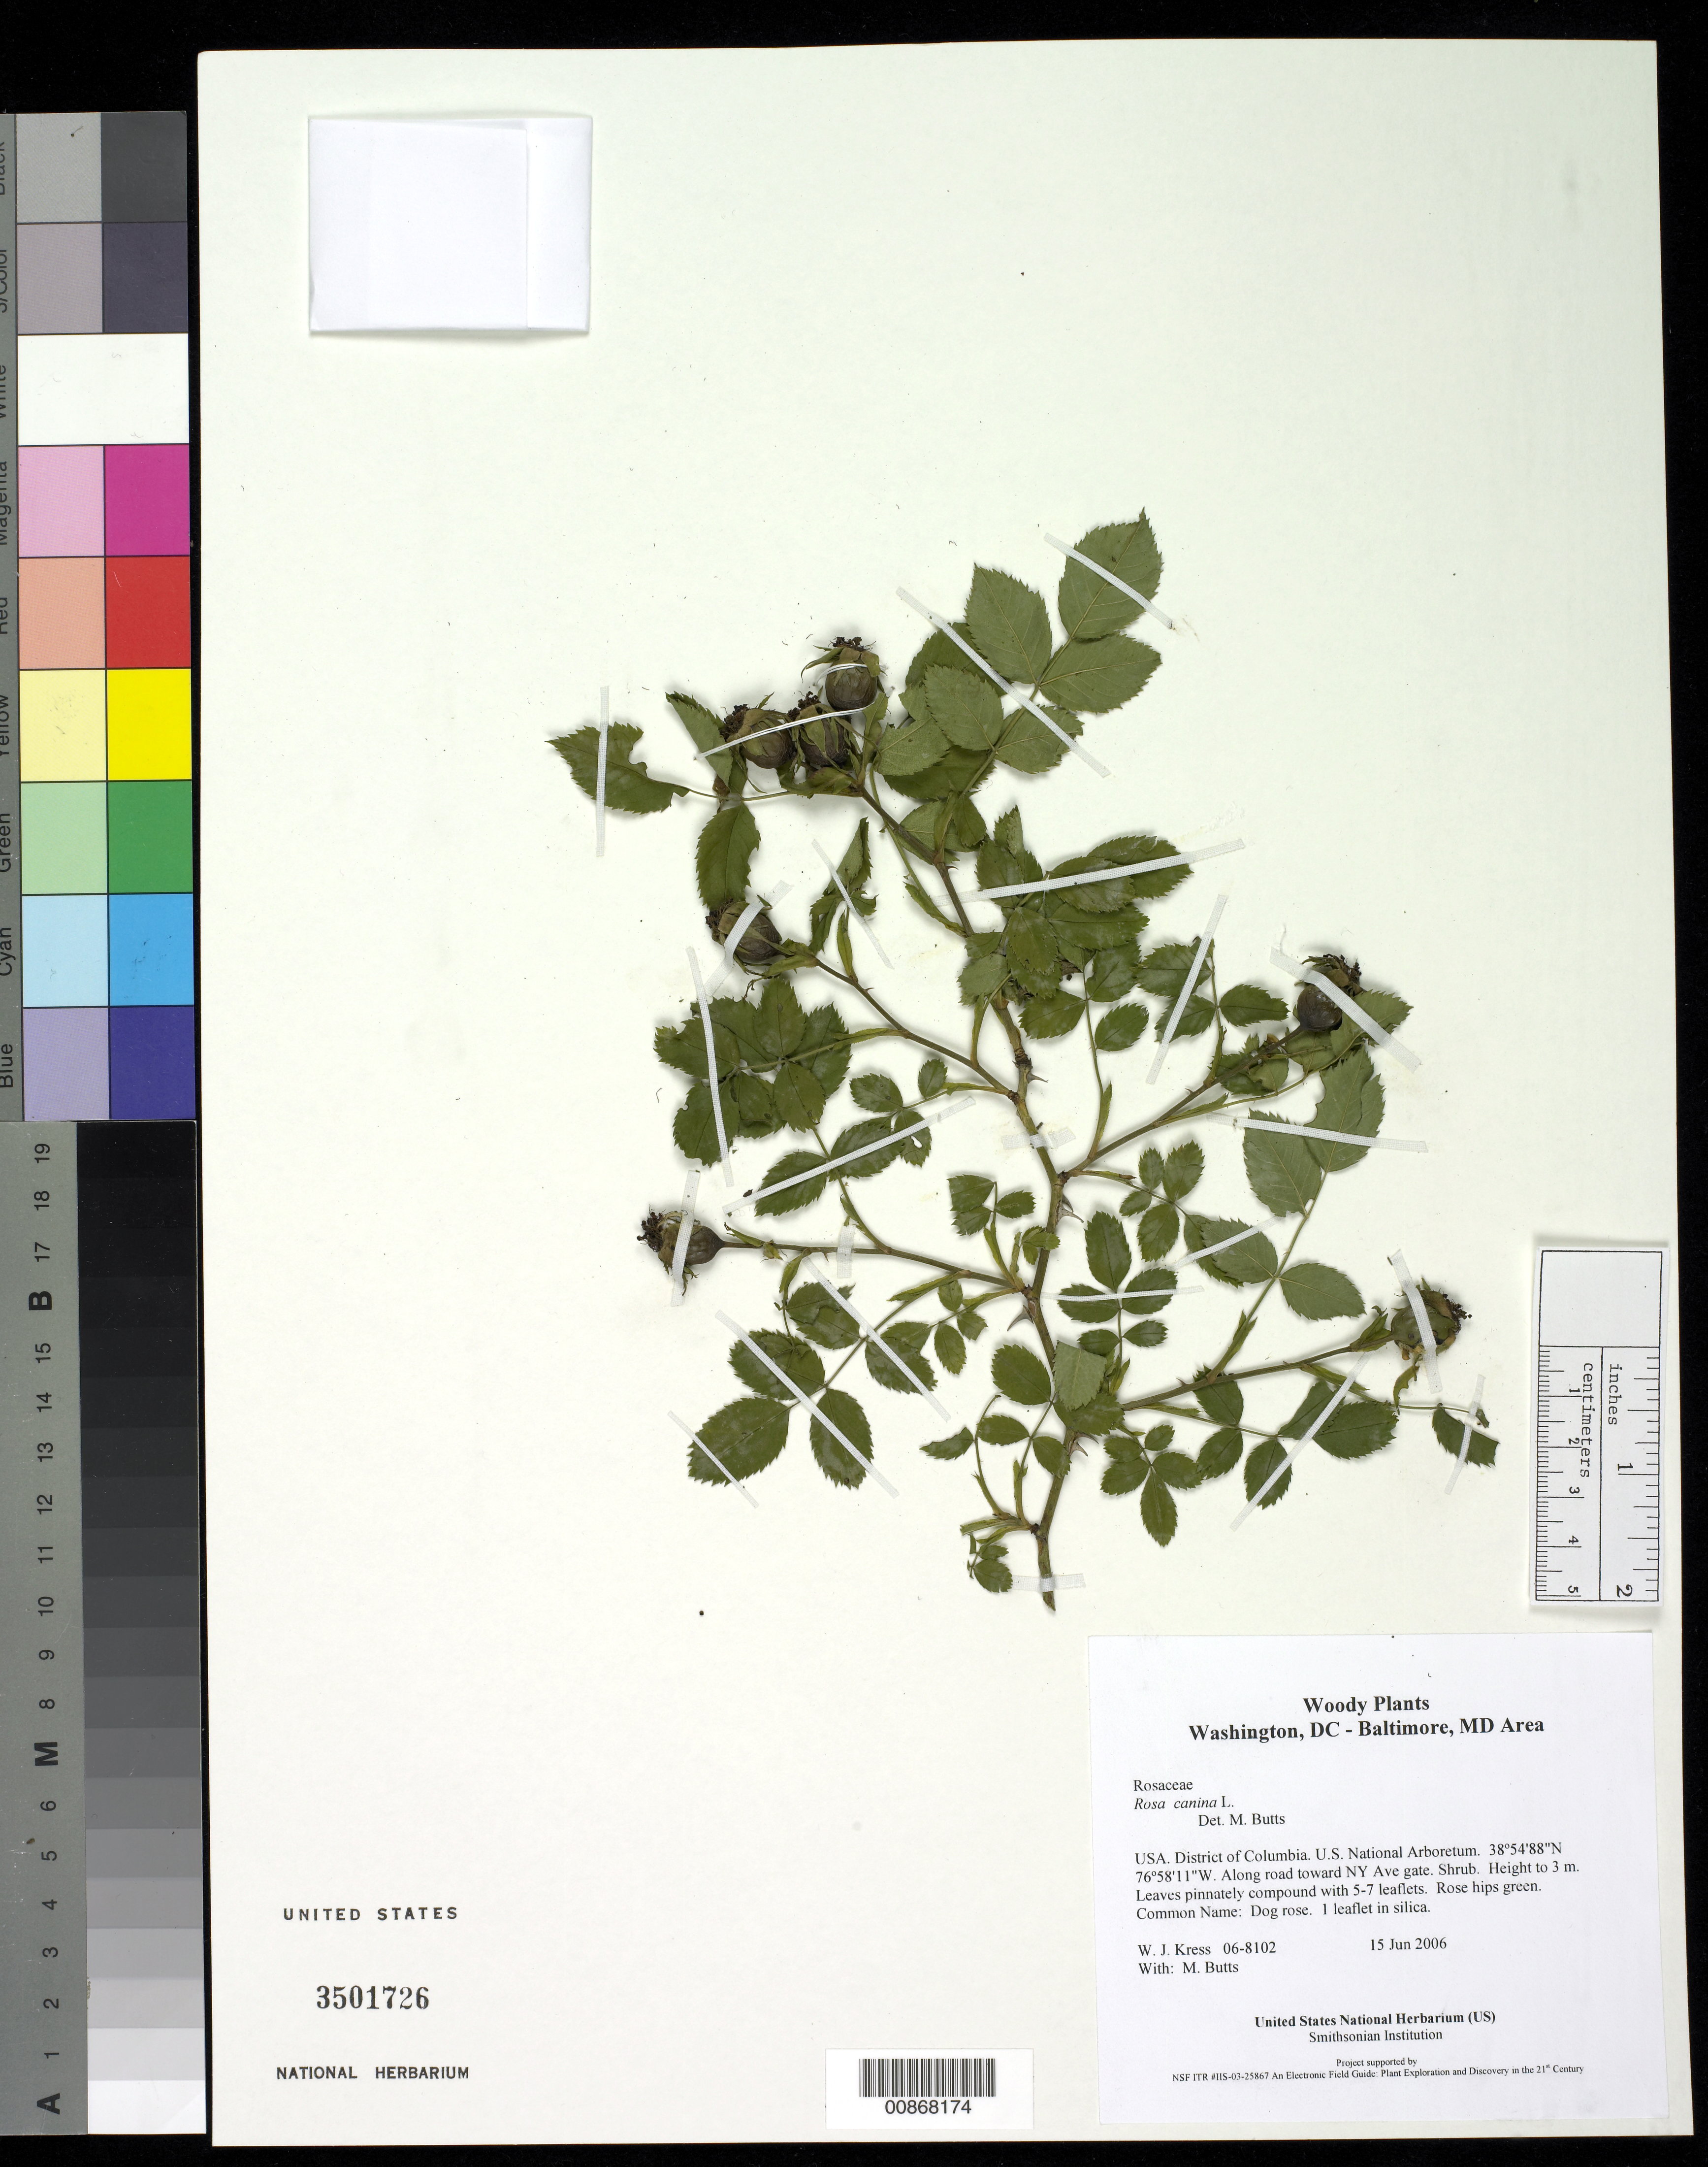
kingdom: Plantae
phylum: Tracheophyta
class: Magnoliopsida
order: Rosales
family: Rosaceae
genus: Rosa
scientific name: Rosa canina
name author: L.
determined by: Butts, M. B.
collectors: W. J. Kress & M. B. Butts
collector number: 06-8102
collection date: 2006-06-15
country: United States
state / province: District of Columbia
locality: U.S. National Arboretum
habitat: Along road toward NY Ave gate.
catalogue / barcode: US 3501726